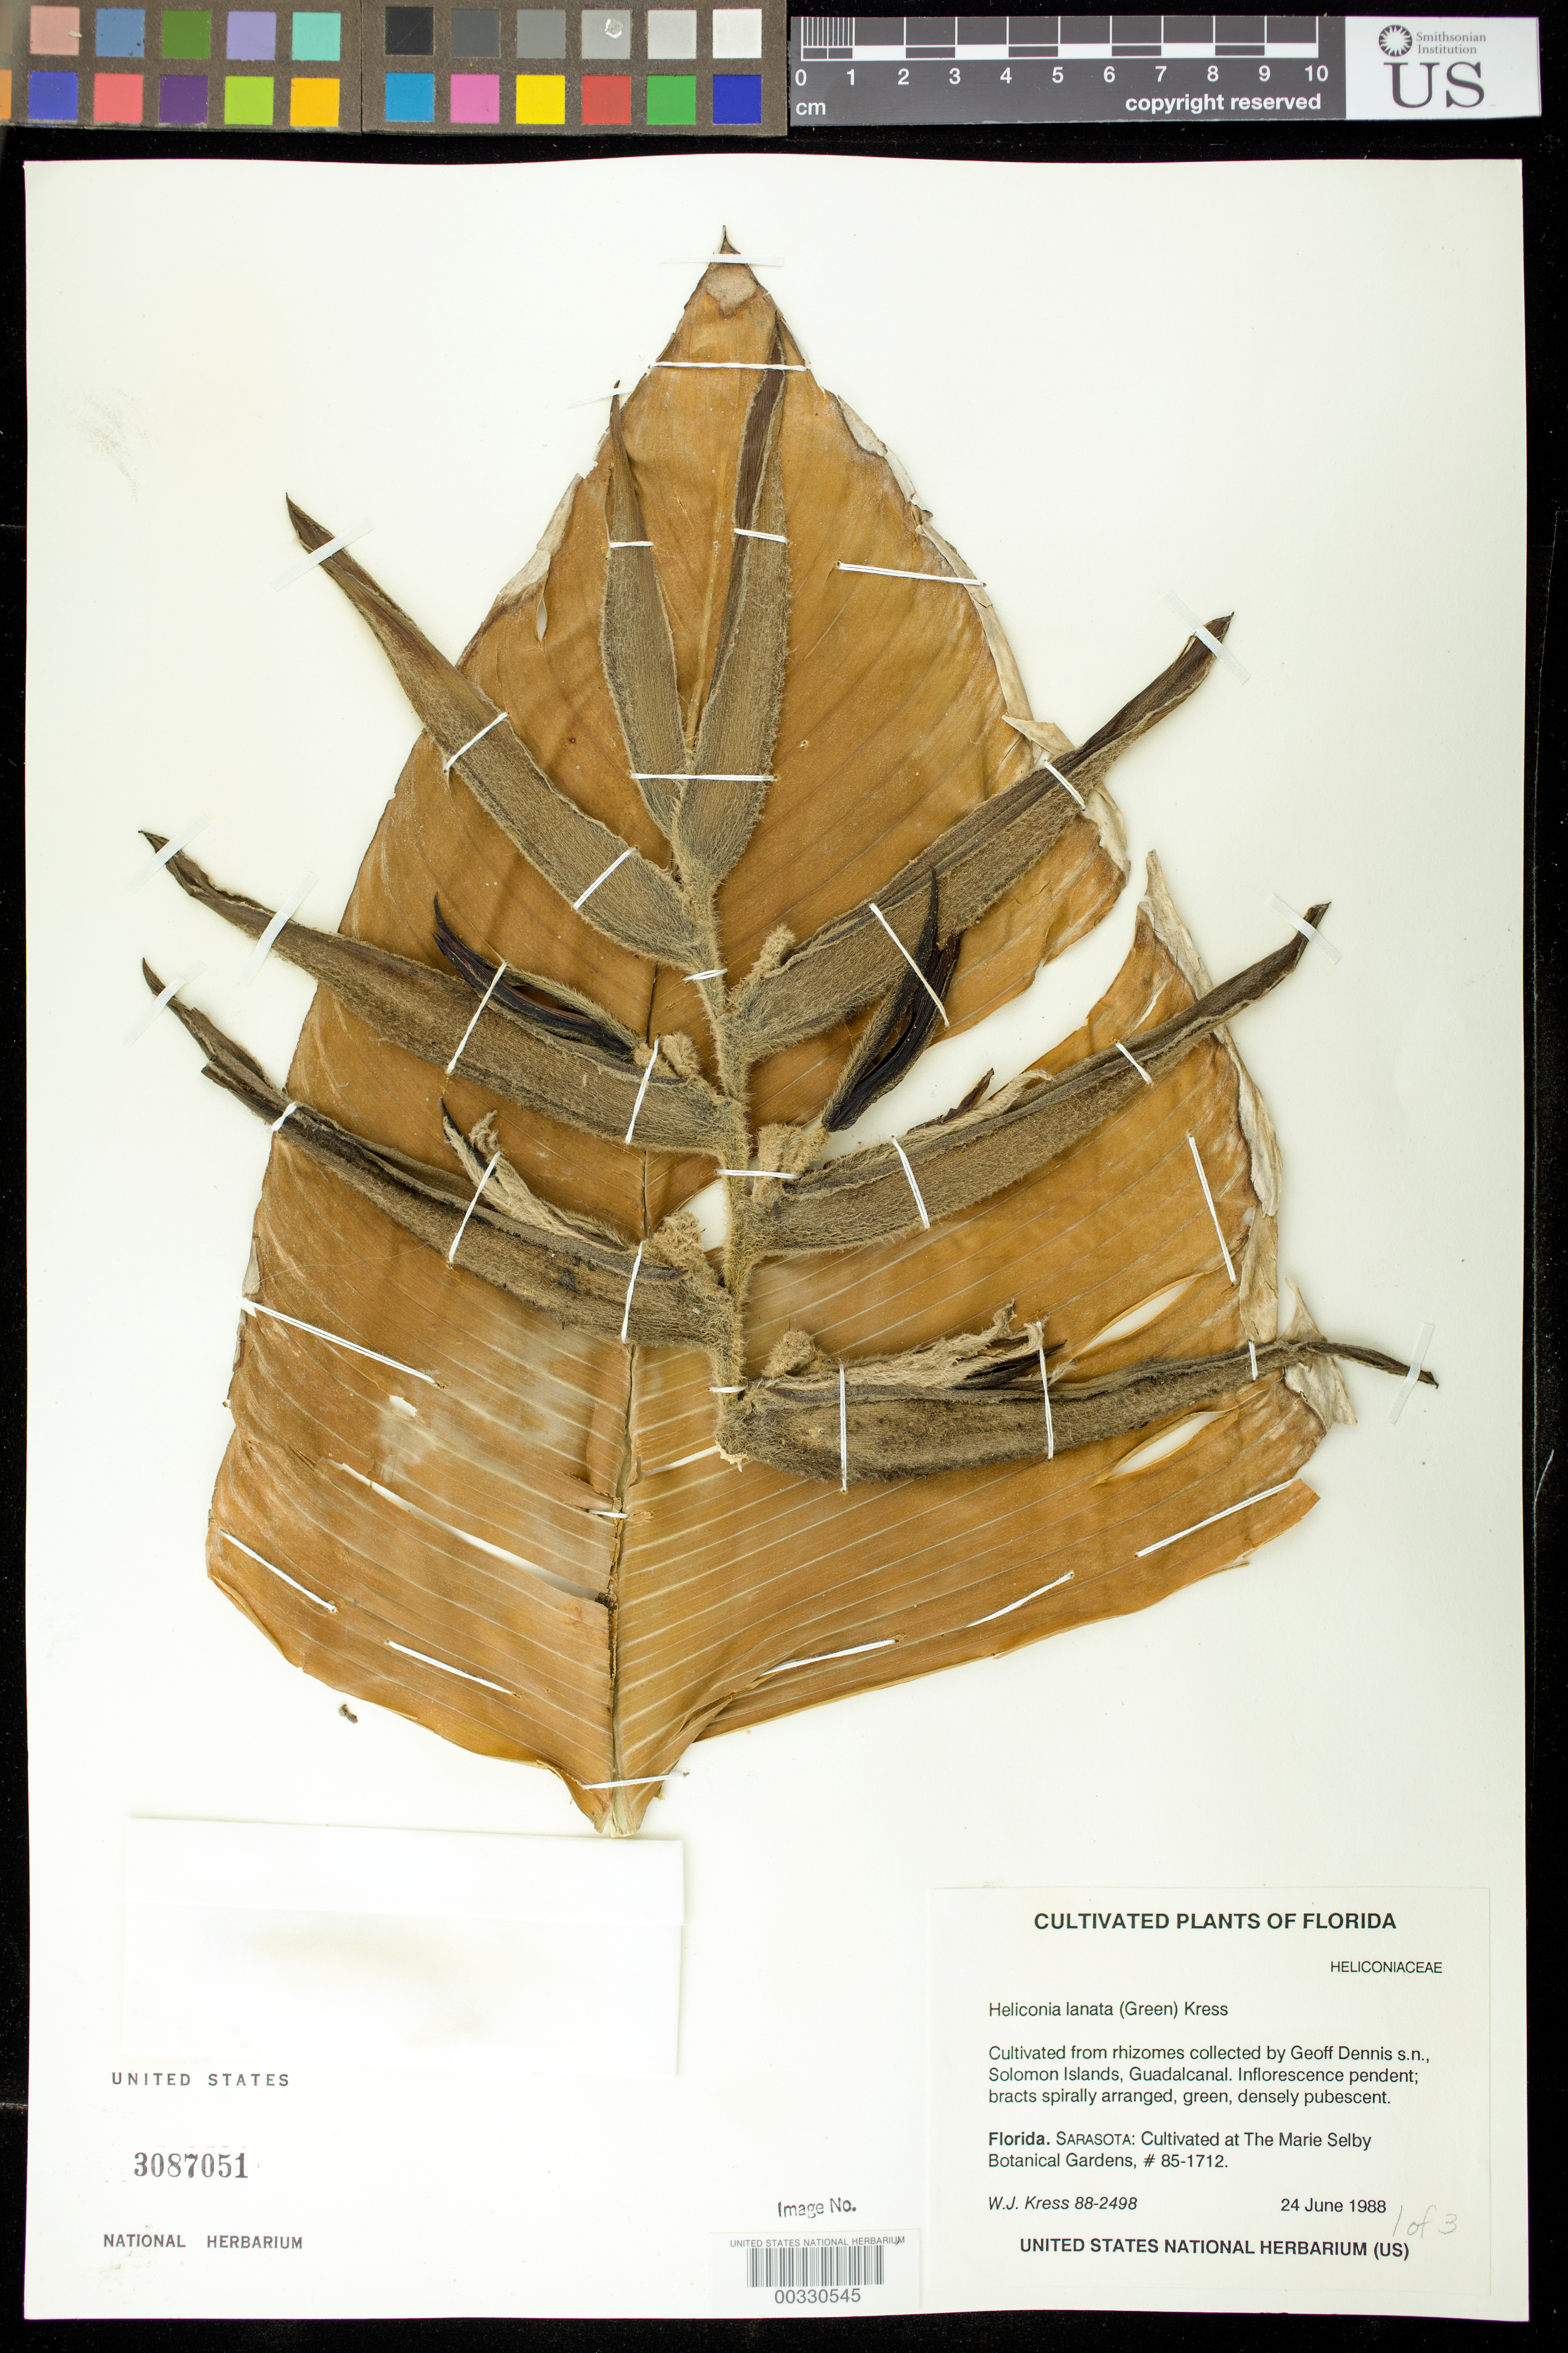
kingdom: Plantae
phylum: Tracheophyta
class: Liliopsida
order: Zingiberales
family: Heliconiaceae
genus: Heliconia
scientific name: Heliconia lanata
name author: (P.S. Green) W.J. Kress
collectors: W. J. Kress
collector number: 88-2498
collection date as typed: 24 Jun 1988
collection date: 1988-06-24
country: Solomon Islands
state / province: Guadalcanal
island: Guadalcanal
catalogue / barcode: US 3087051